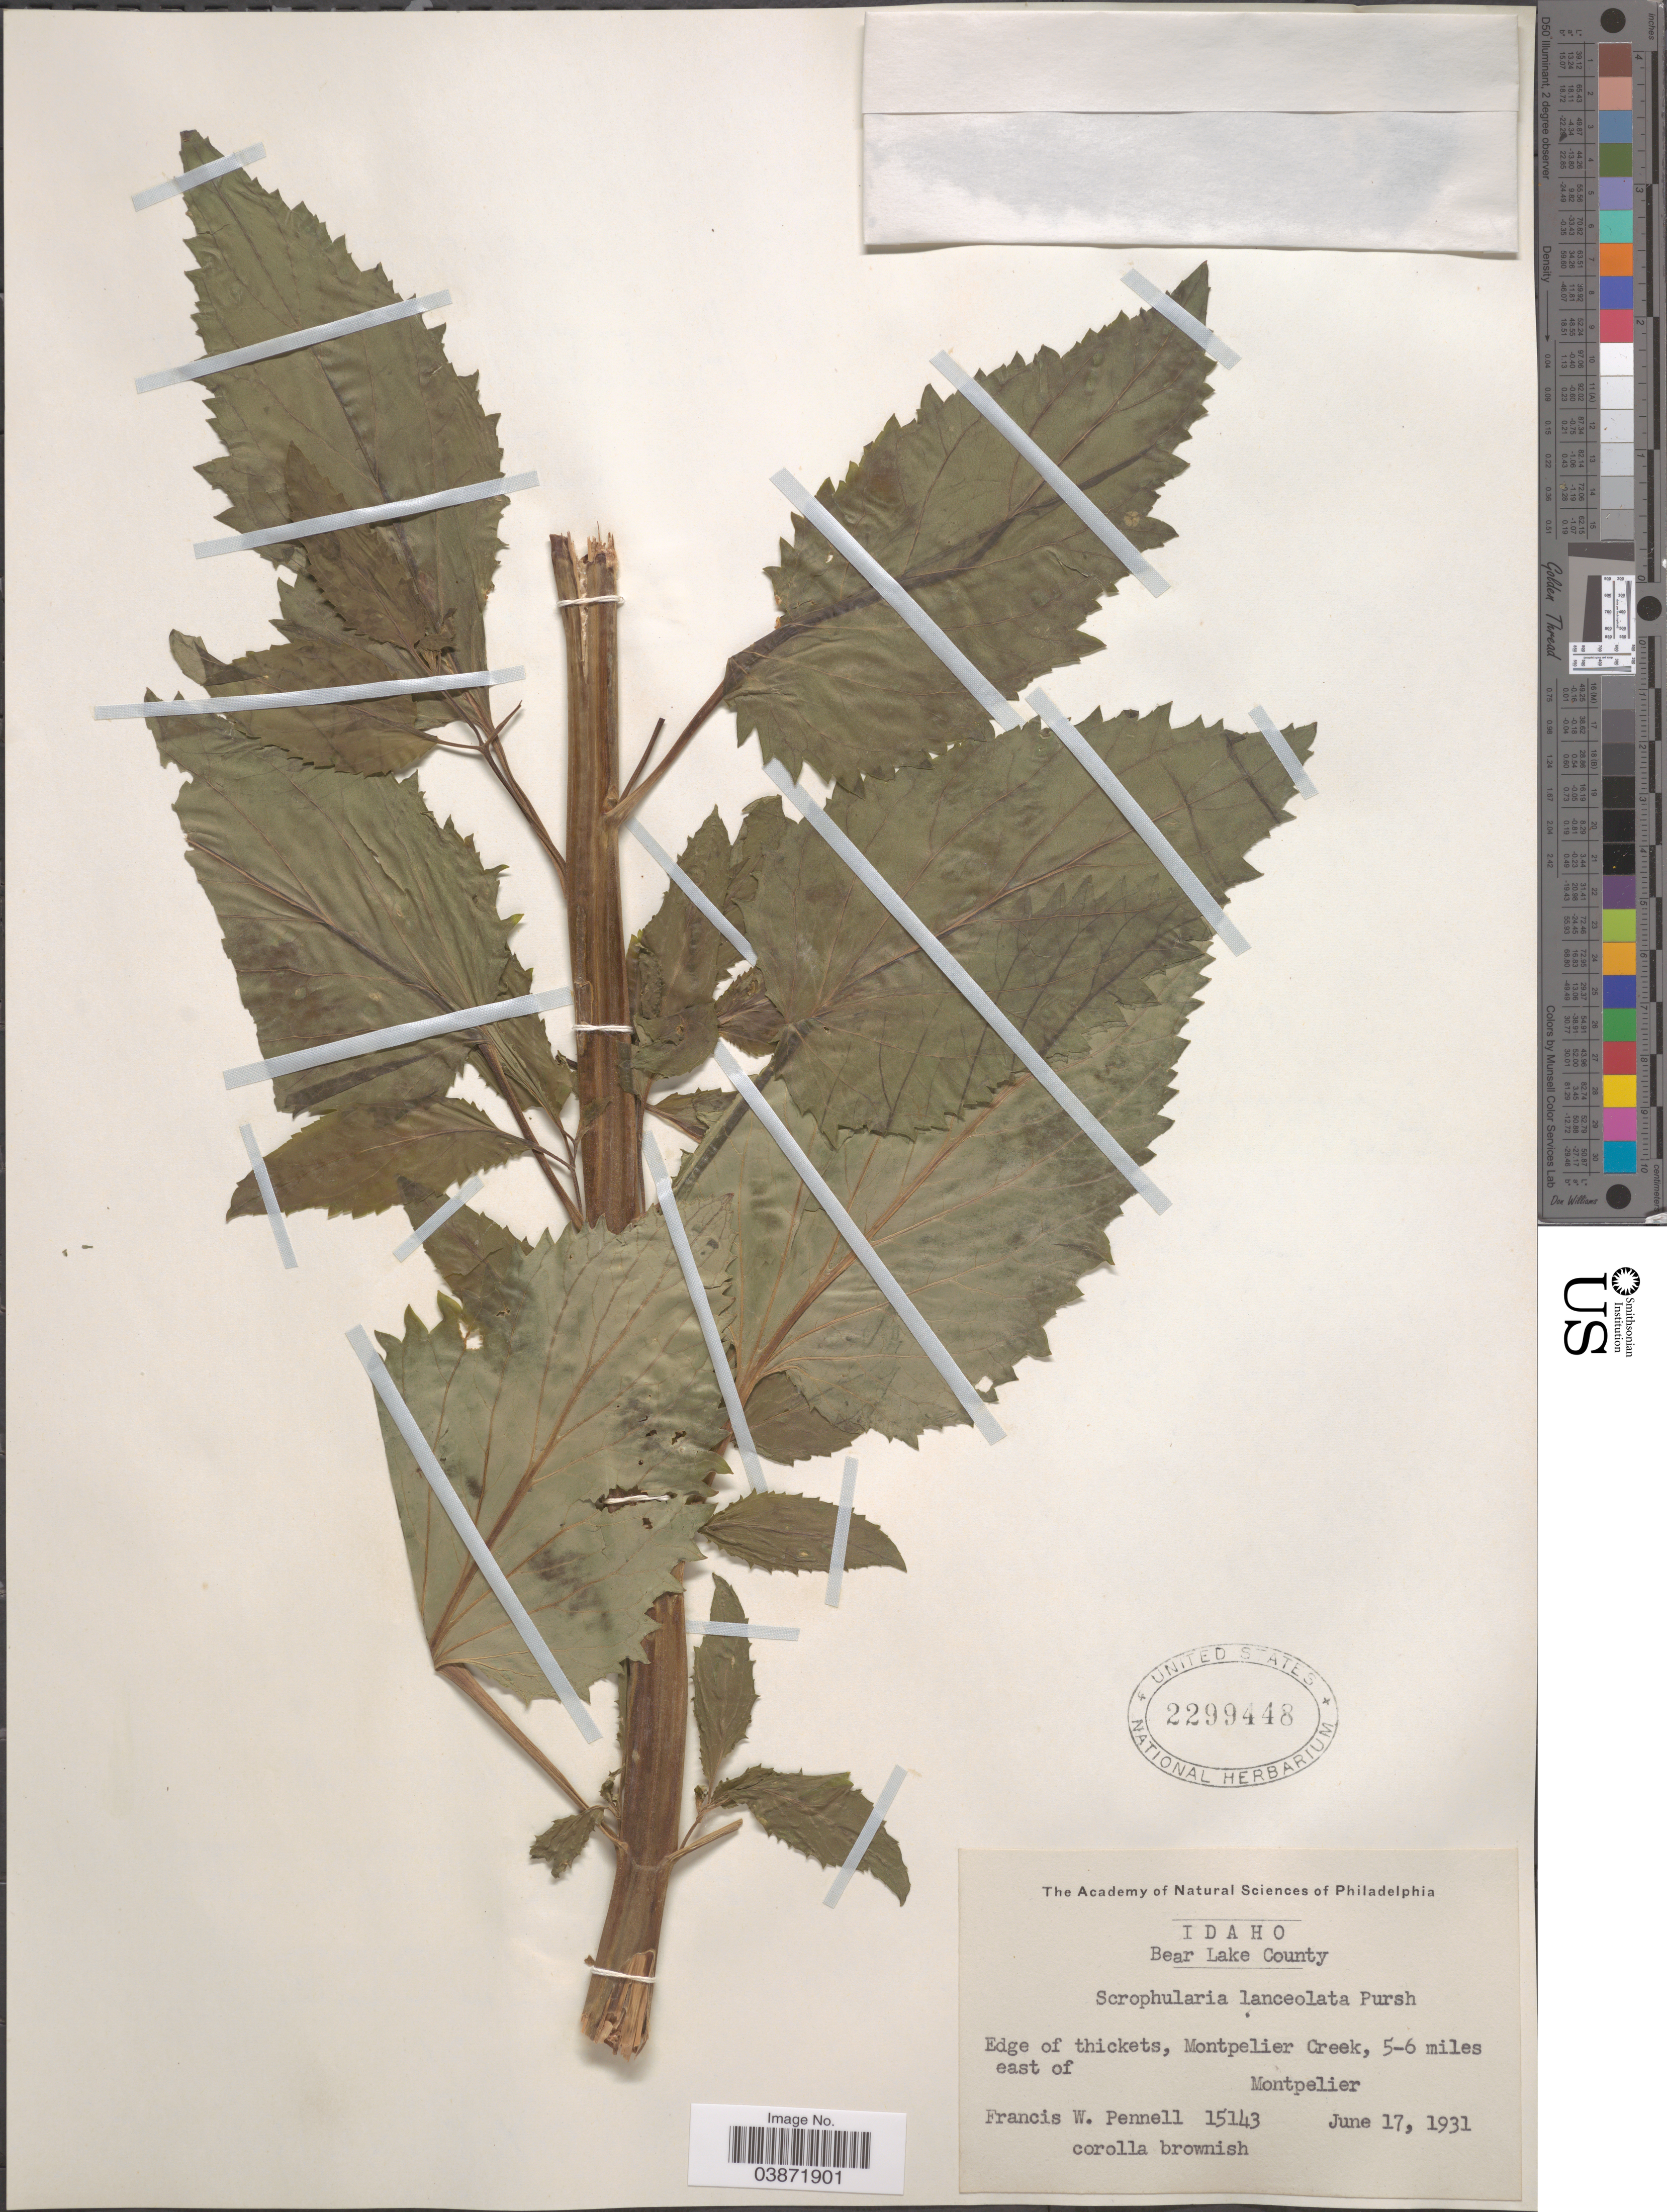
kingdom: Plantae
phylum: Tracheophyta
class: Magnoliopsida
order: Lamiales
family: Scrophulariaceae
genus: Scrophularia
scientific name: Scrophularia lanceolata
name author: Pursh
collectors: F. W. Pennell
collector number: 15143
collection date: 1931-06-17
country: United States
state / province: Idaho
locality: Bear Lake County. Montpelier Creek, 5-6 miles east of Montpelier.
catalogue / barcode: US 2299448